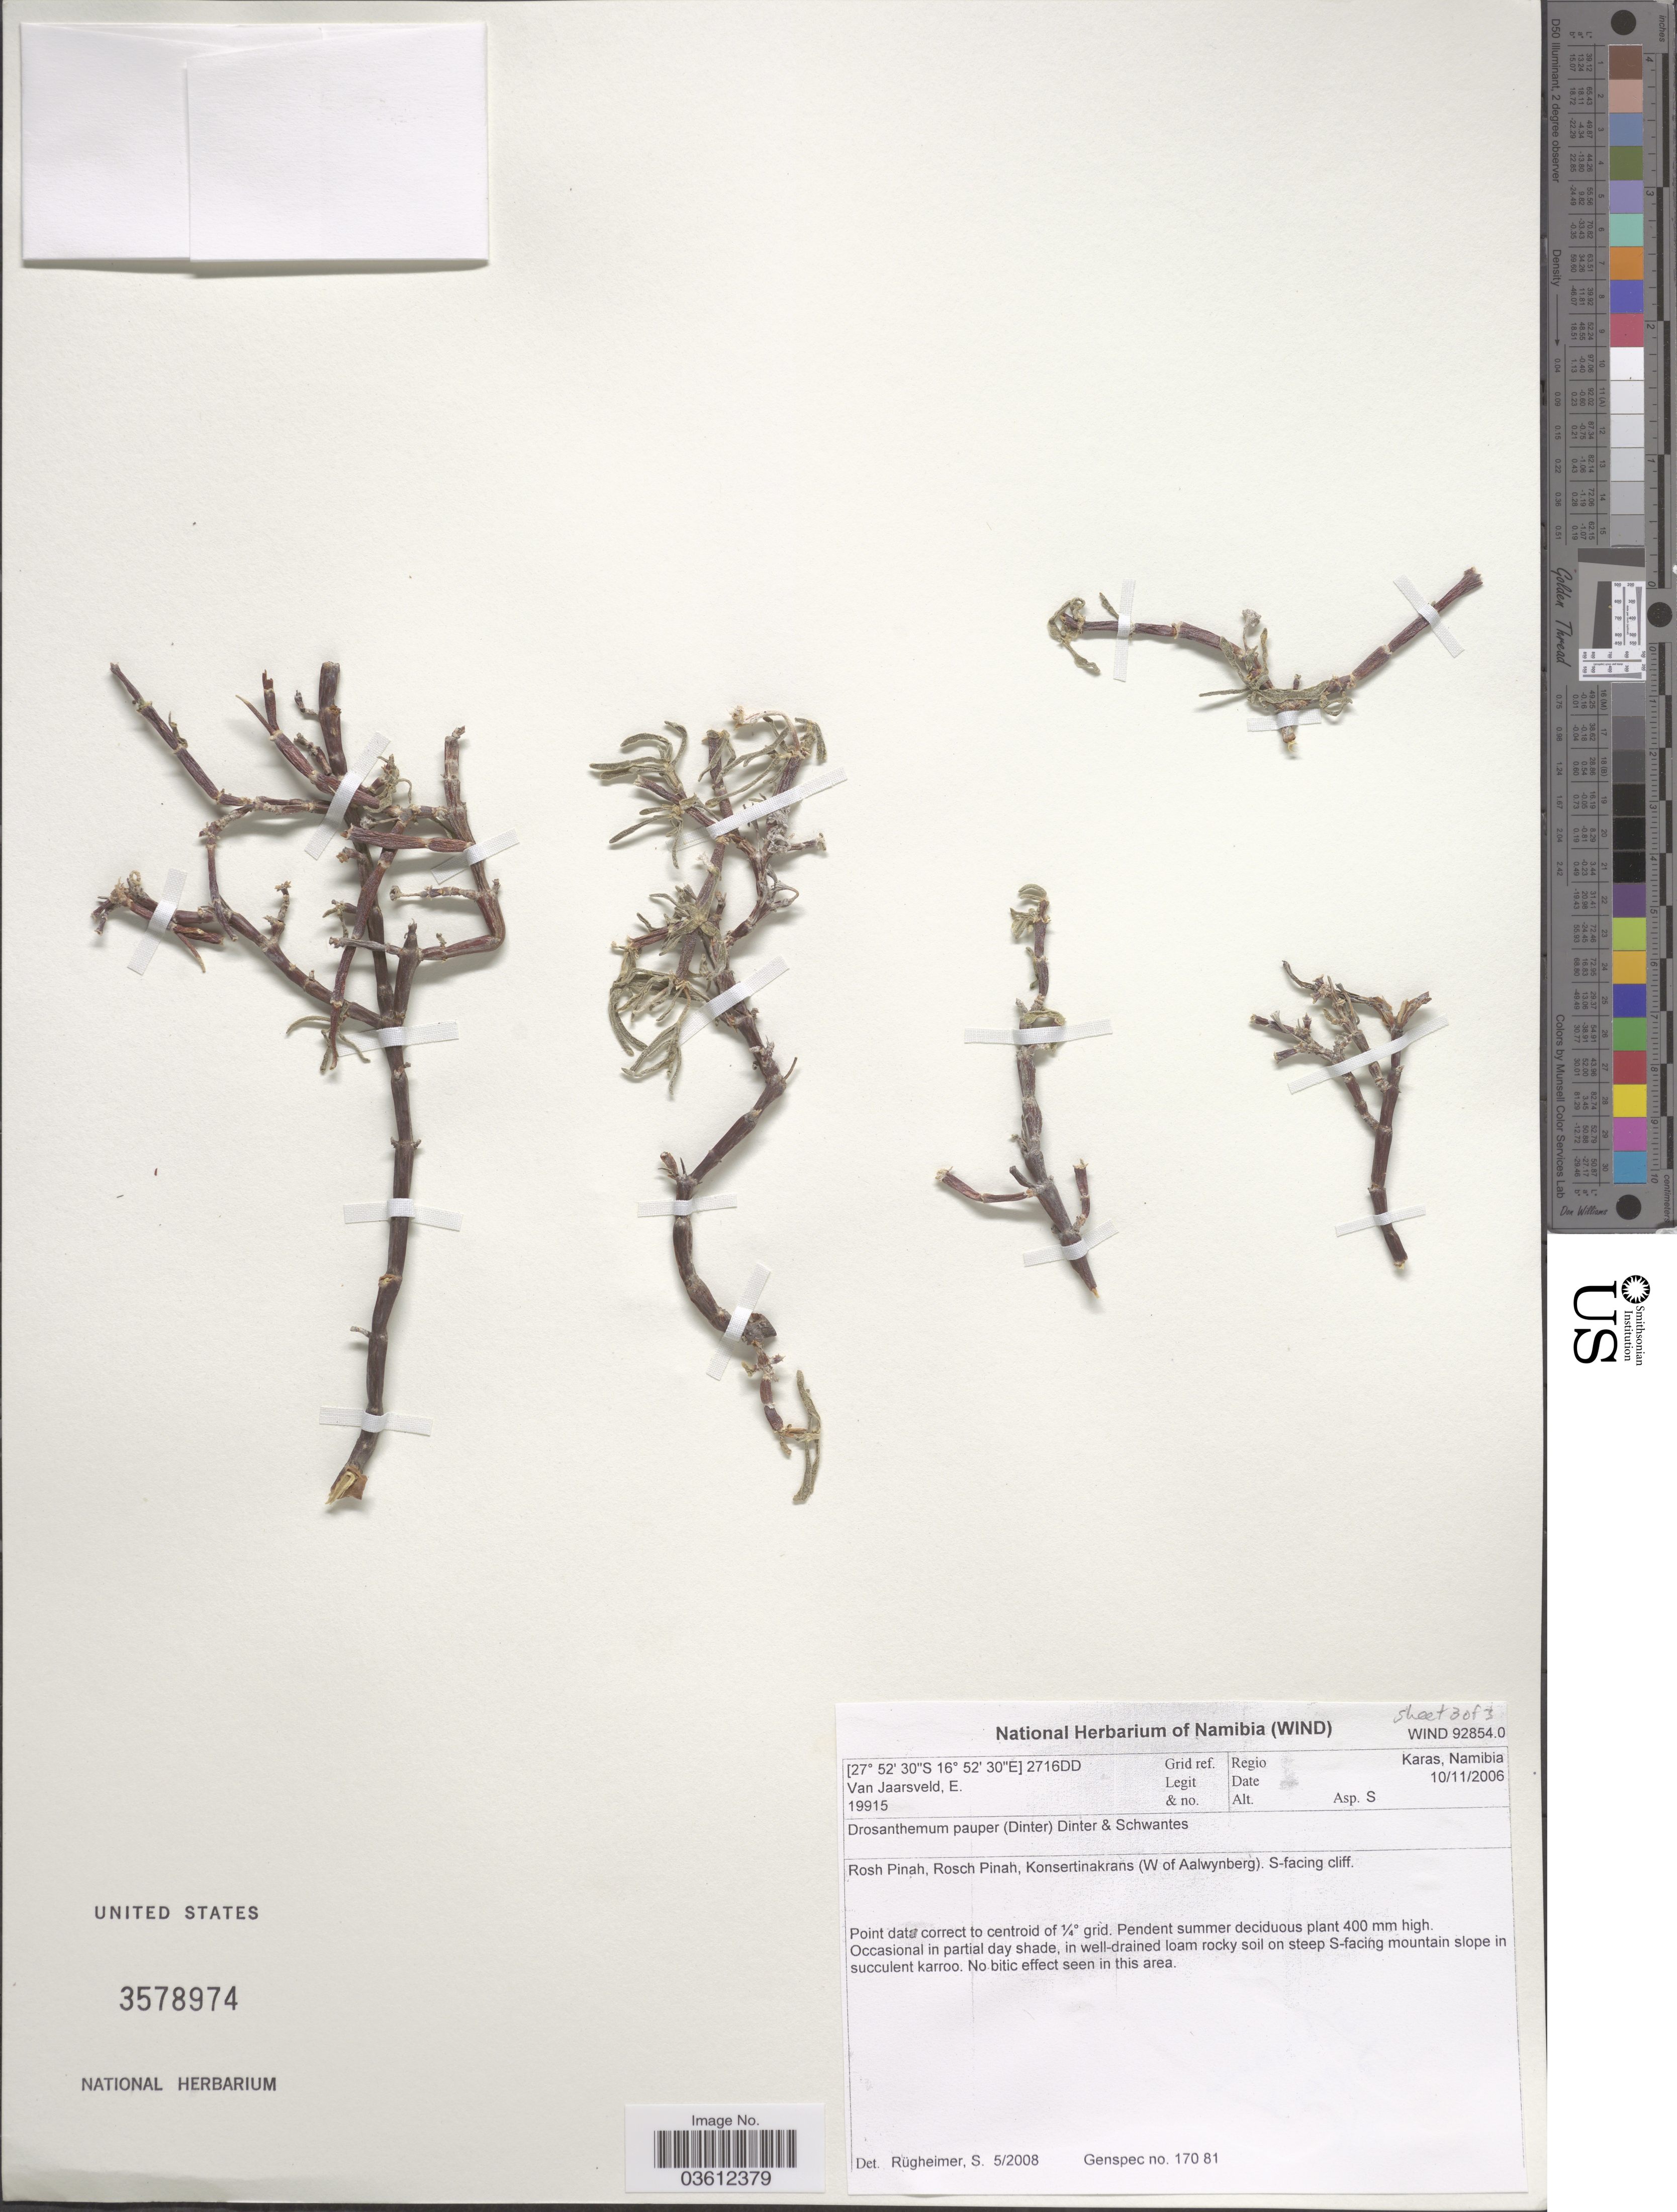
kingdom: Plantae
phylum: Tracheophyta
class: Magnoliopsida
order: Caryophyllales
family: Aizoaceae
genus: Drosanthemum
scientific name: Drosanthemum pauper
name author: Dinter & Schwantes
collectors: E. van Jaarsveld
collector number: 19915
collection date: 2006-11-10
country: Namibia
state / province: Karas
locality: Grid ref. 2716DD. Regio Karas. Rosh Pinah, Rosch Pinah, Konsertinakrans (W of Aalwynberg). S-facing cliff.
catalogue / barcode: US 3578974